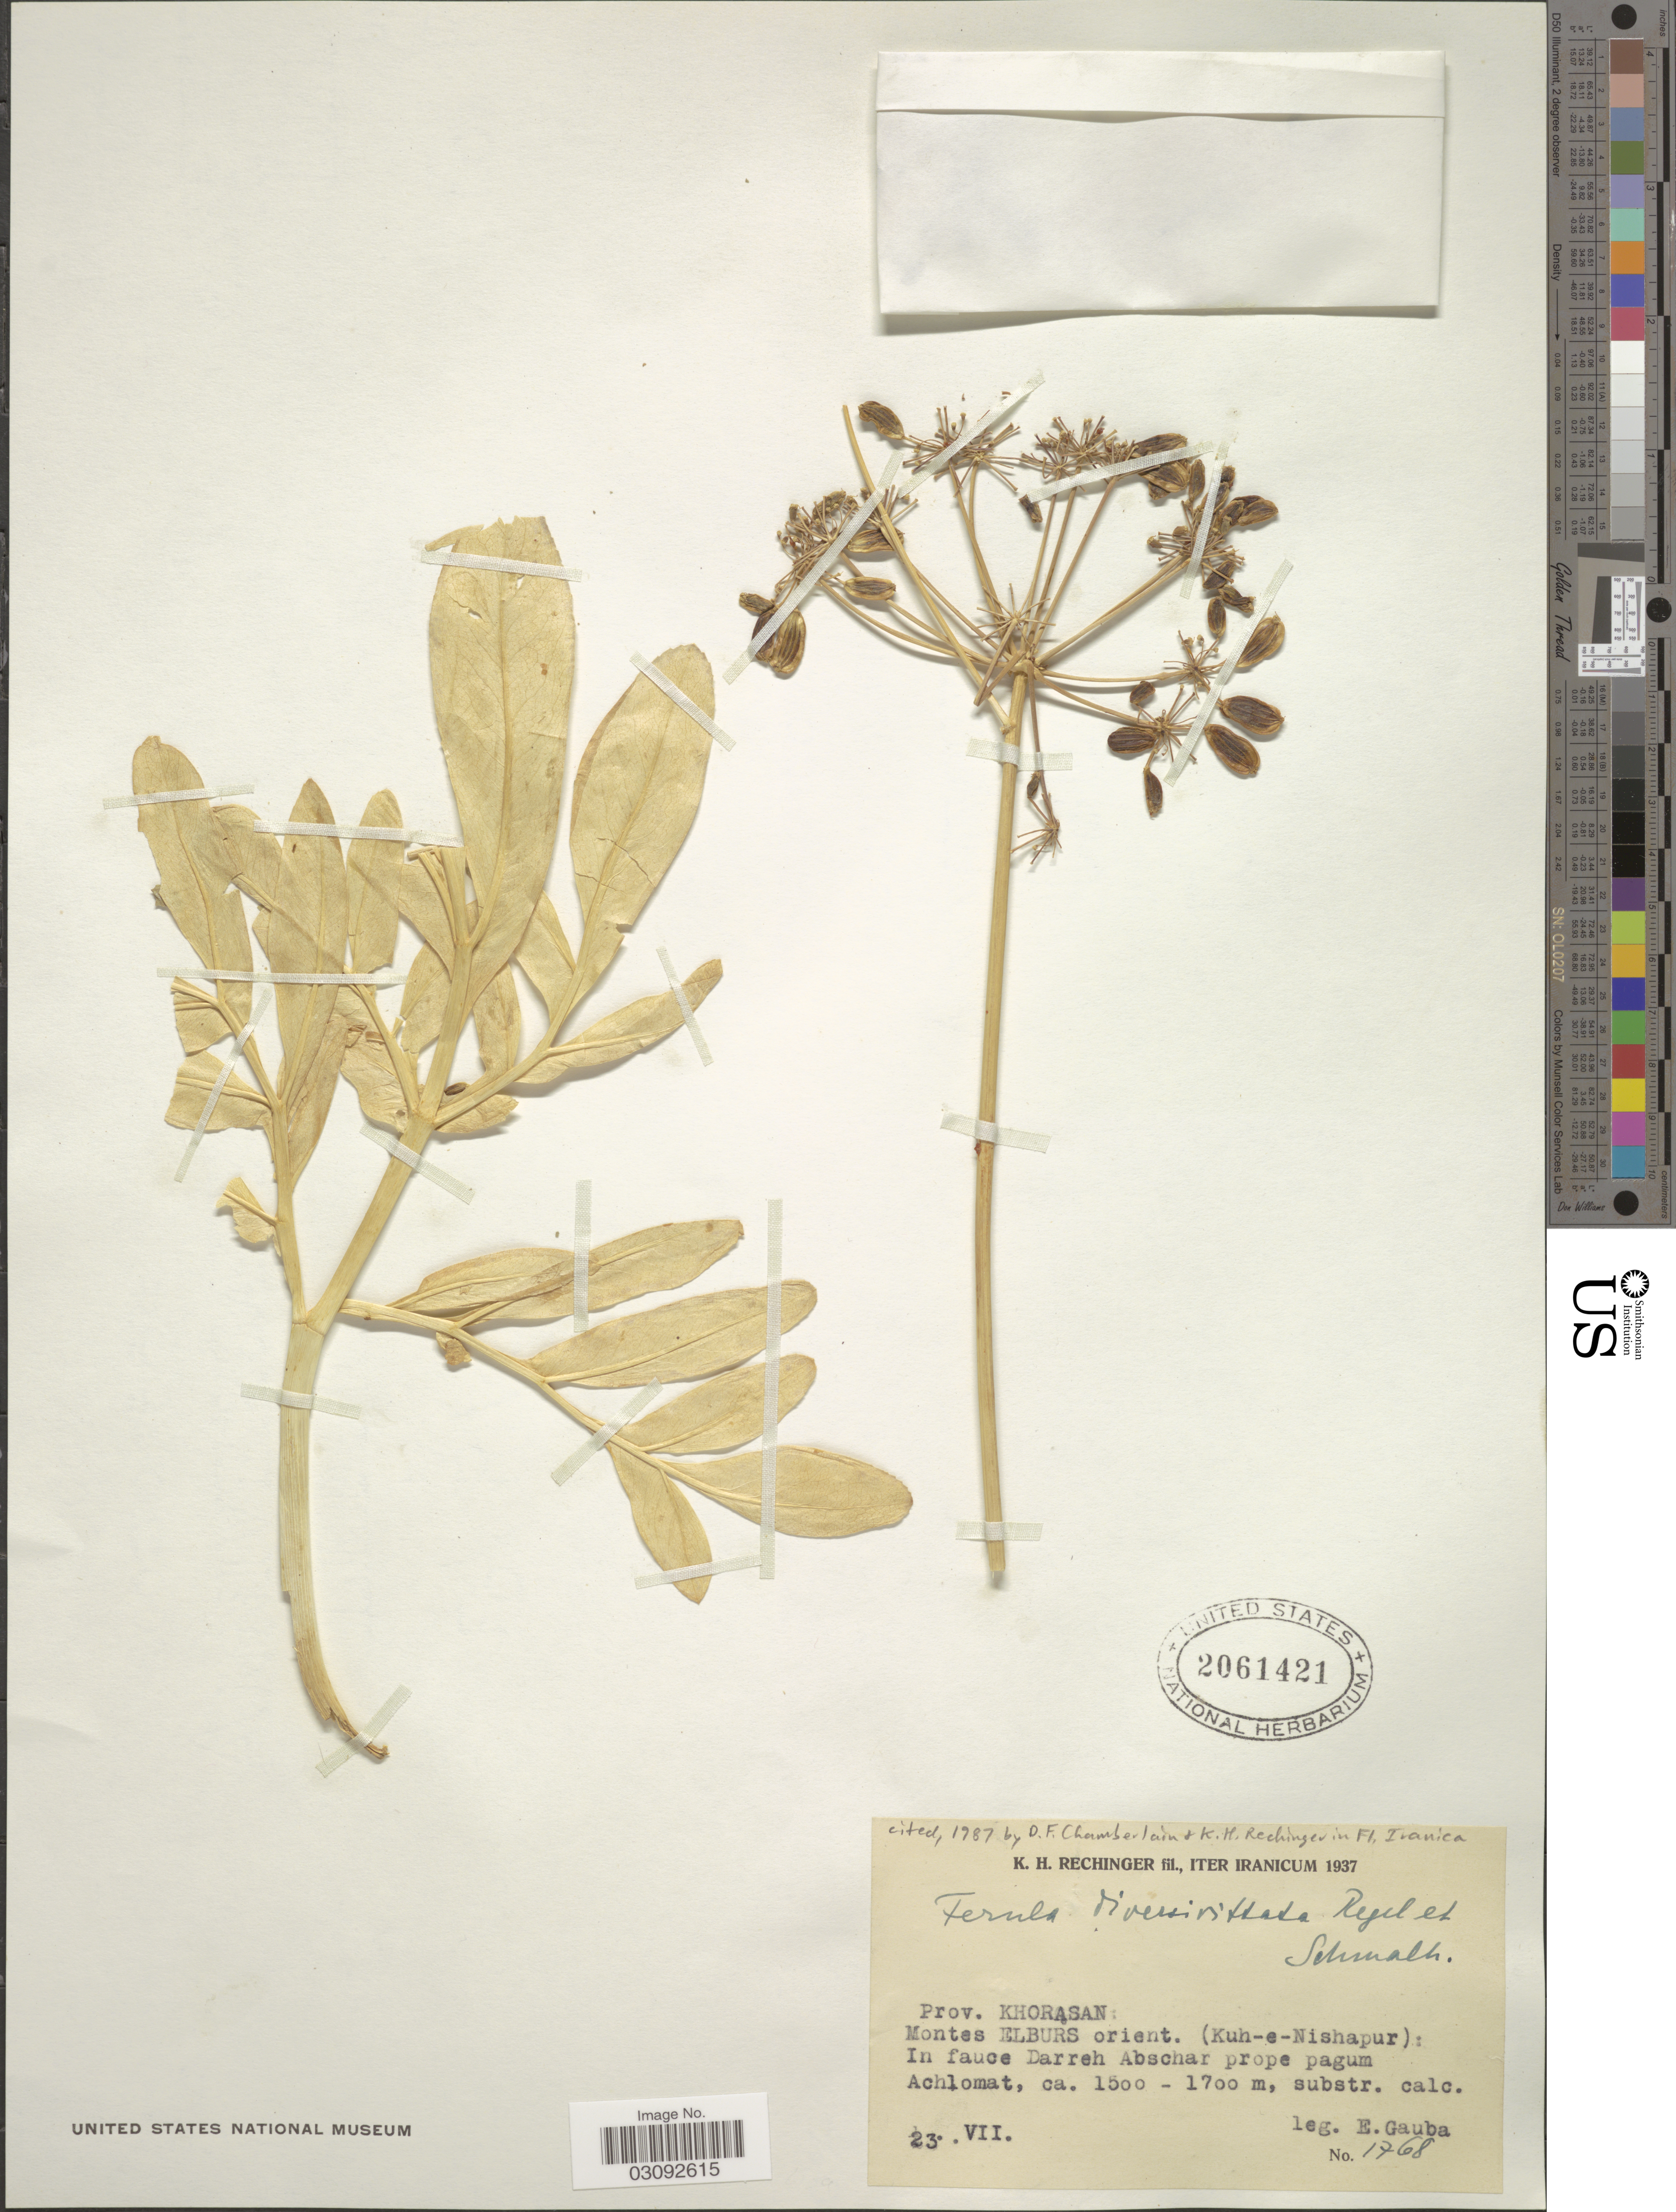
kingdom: Plantae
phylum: Tracheophyta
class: Magnoliopsida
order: Apiales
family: Apiaceae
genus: Ferula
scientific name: Ferula diversivittata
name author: Regel & Schmalh.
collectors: E. Gauba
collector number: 1768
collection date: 1937-07-23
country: Iran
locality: Montes Elburs orient. (Kuh-e-Nishapur): In fauce Darreh Abschar prope pagum Achlomat.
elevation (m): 1500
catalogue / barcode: US 2061421